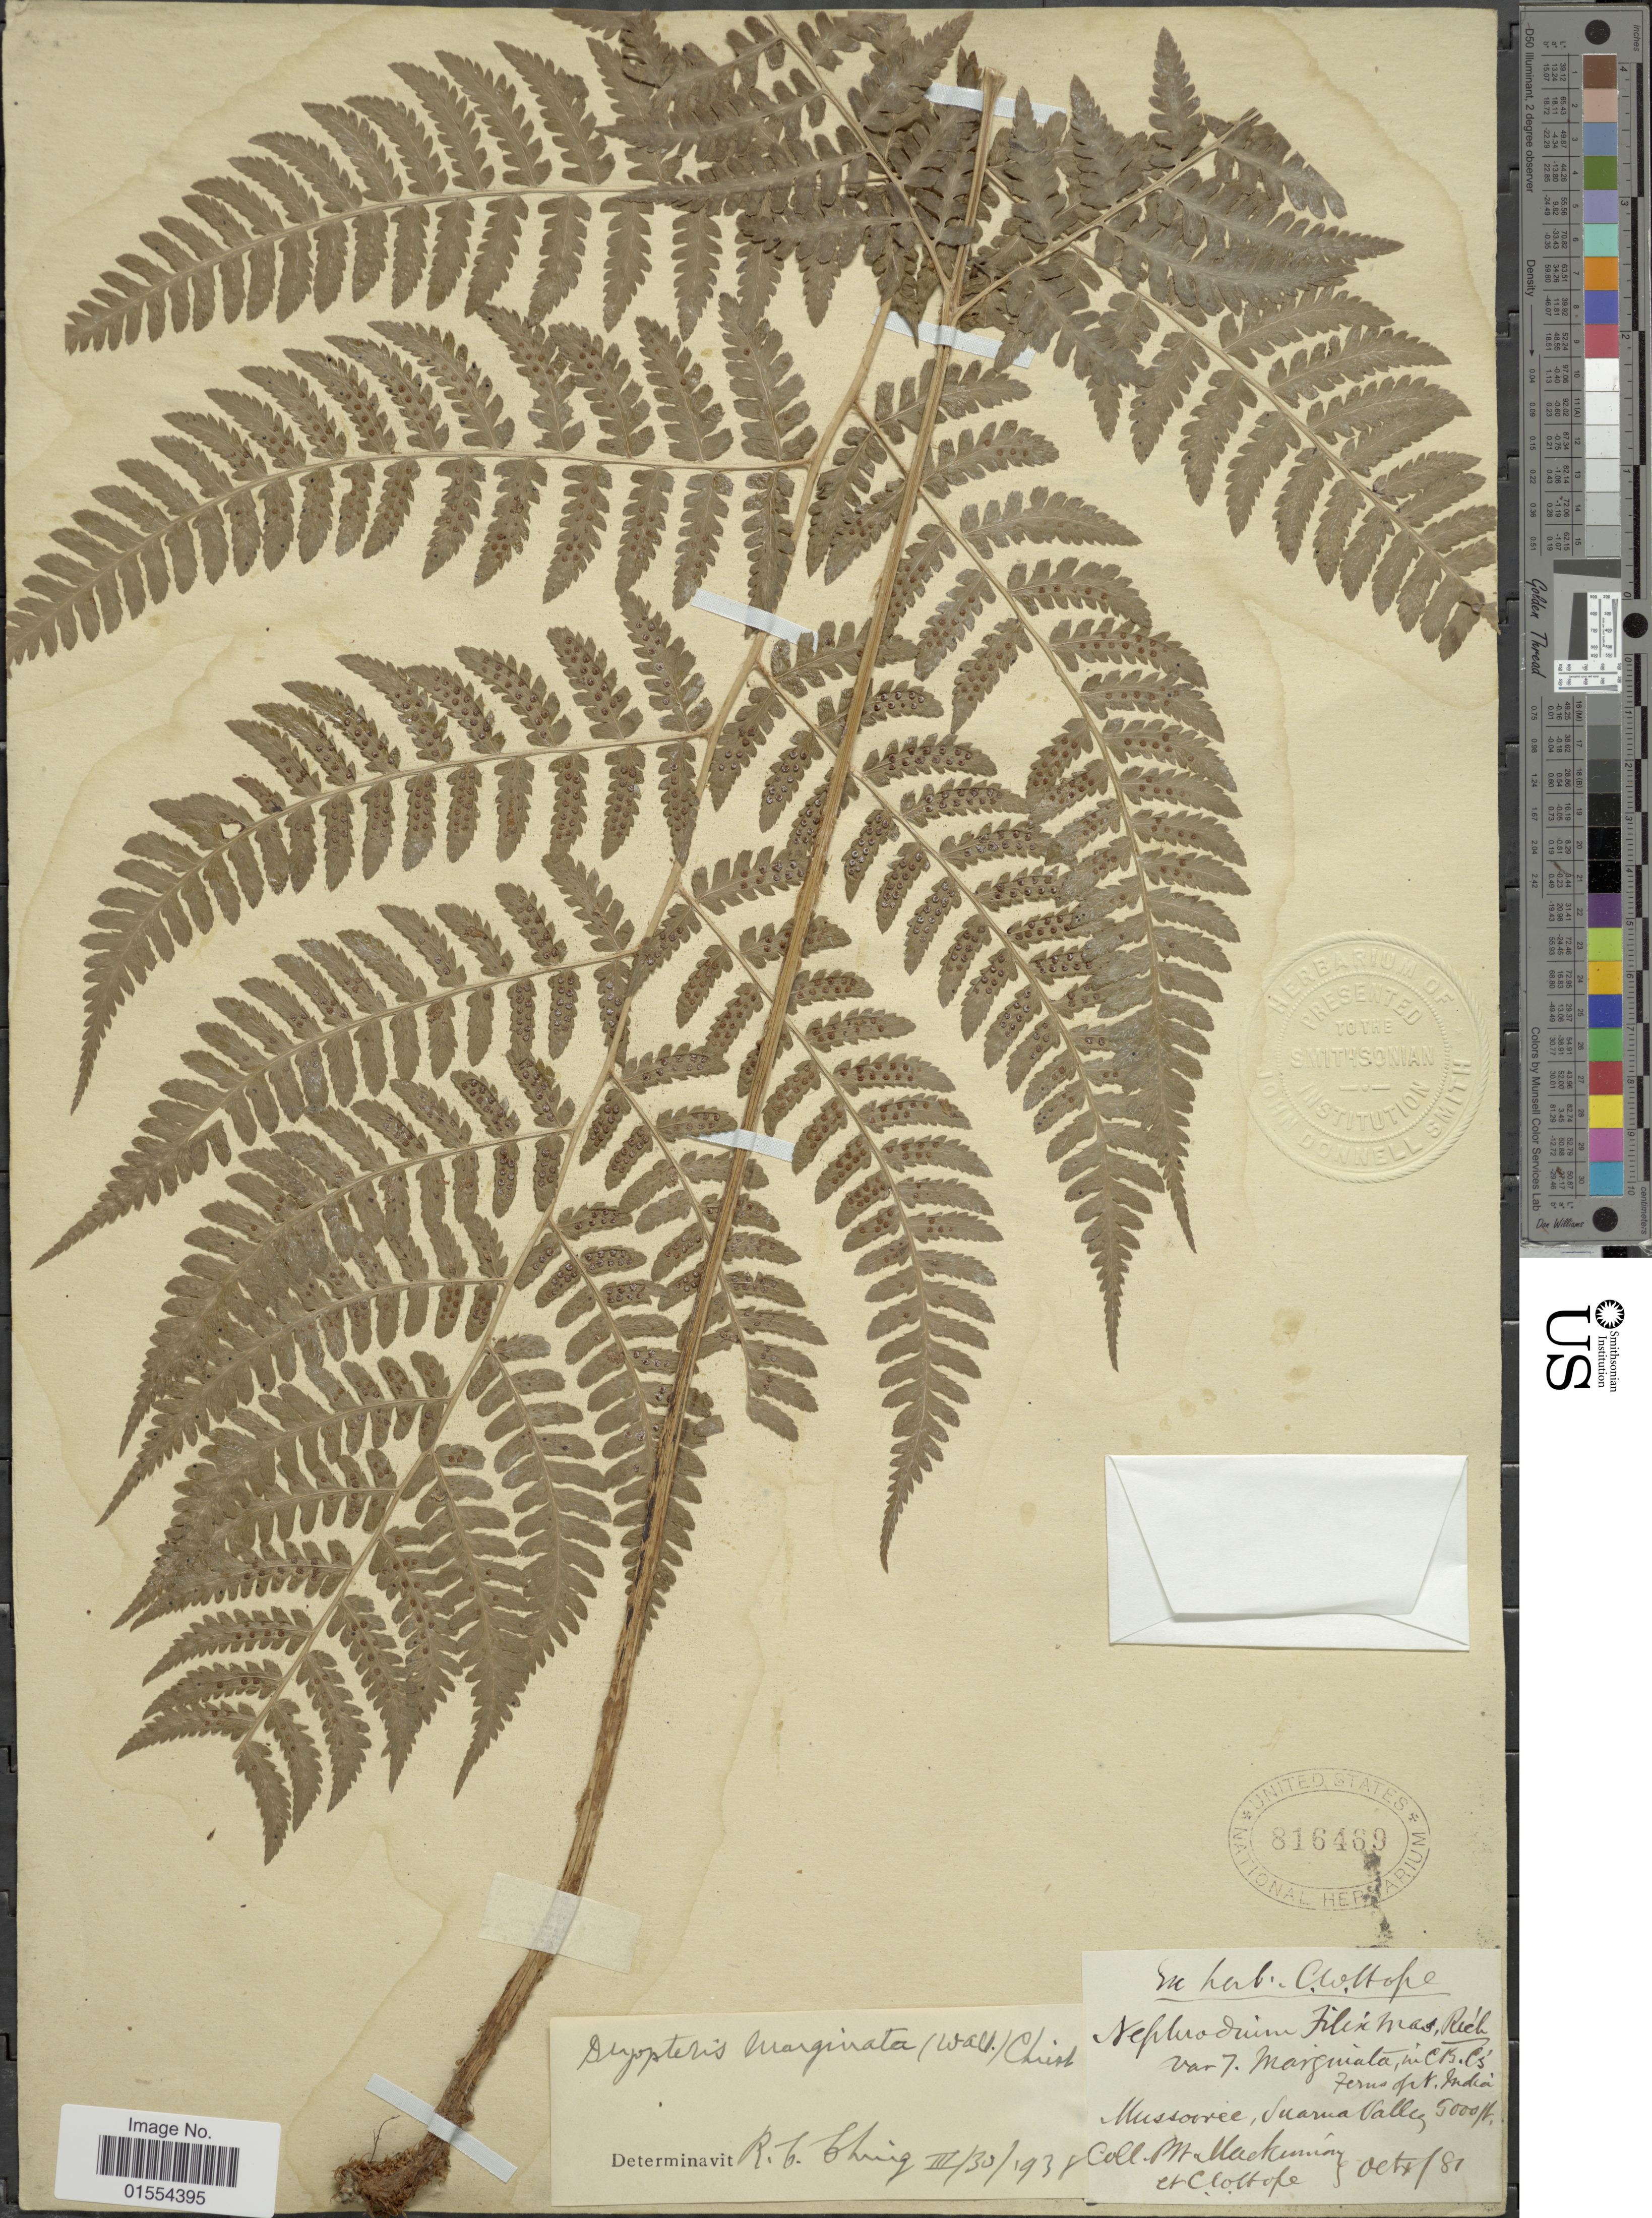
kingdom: Plantae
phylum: Tracheophyta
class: Polypodiopsida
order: Polypodiales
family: Dryopteridaceae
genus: Dryopteris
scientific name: Dryopteris marginata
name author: Christ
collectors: Collector illegible & C. W. Hope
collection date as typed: Transcribed d/m/y: /10/81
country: India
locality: Mussoorie, Suarua Valley.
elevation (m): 1524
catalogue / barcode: US 81649